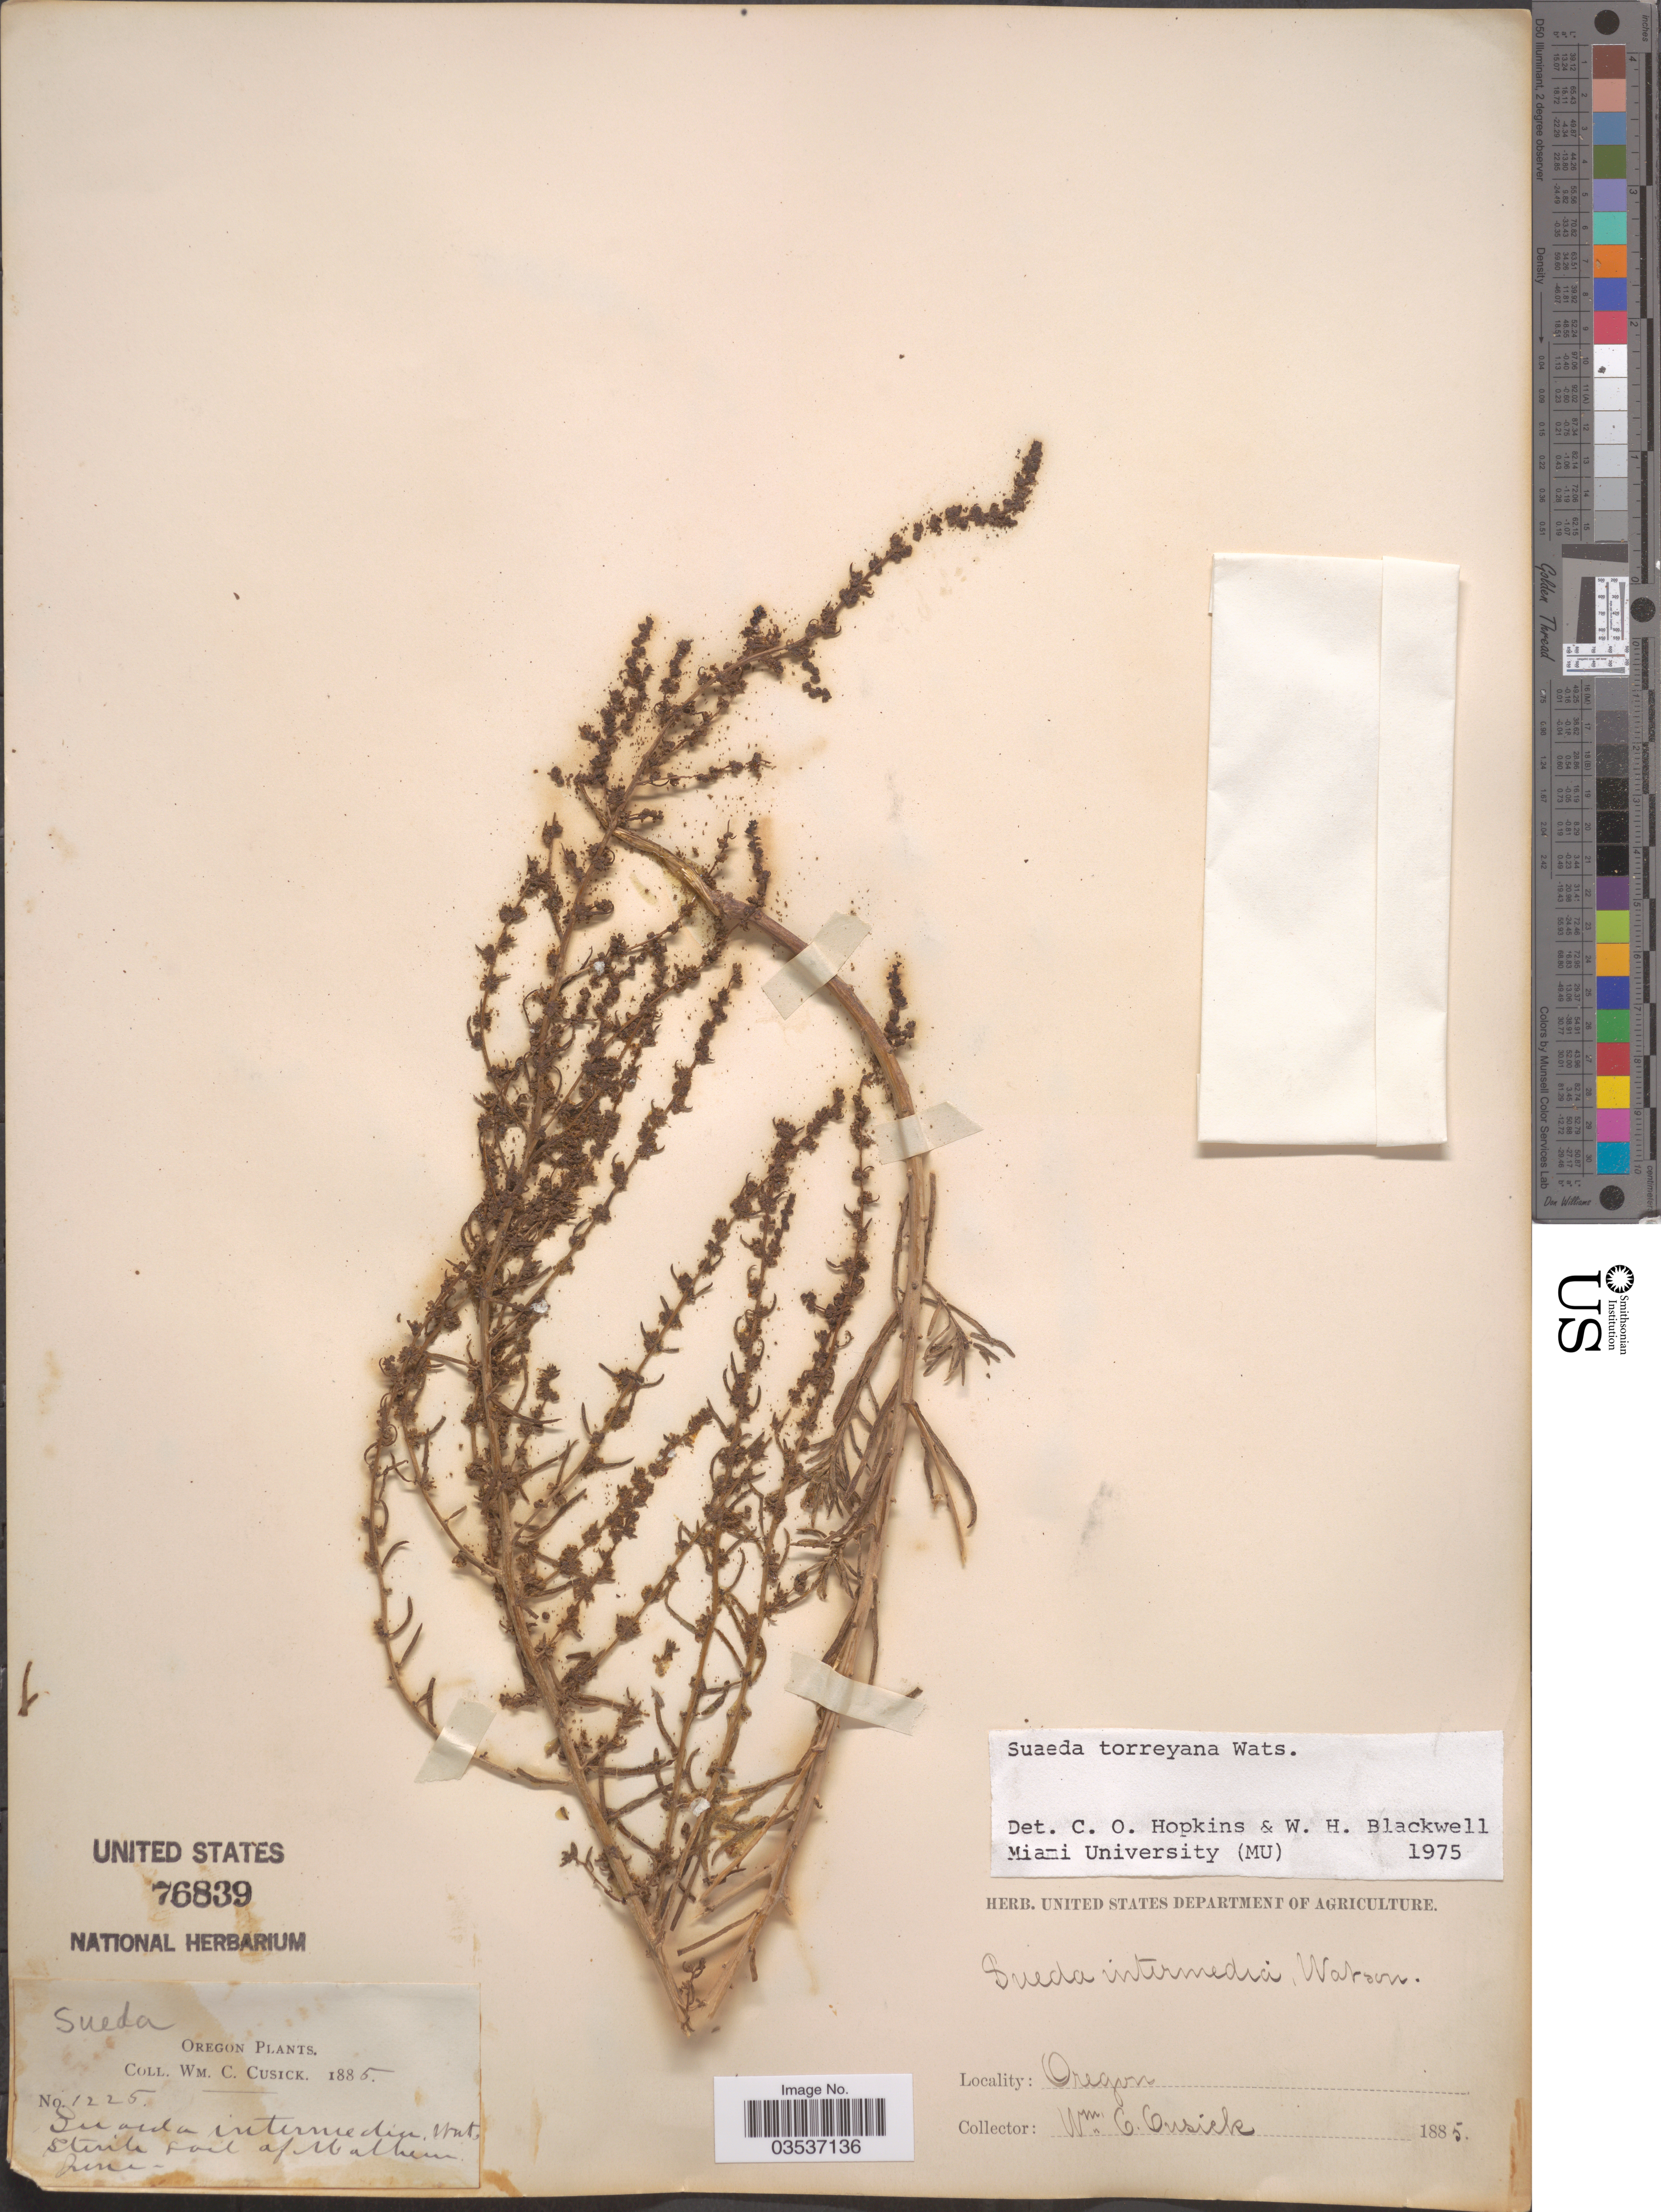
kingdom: Plantae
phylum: Tracheophyta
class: Magnoliopsida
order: Caryophyllales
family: Amaranthaceae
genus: Suaeda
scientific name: Suaeda torreyana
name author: S. Watson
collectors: W. C. Cusick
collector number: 1225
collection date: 1885-06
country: United States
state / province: Oregon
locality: Soil of Malheur.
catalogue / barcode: US 76839